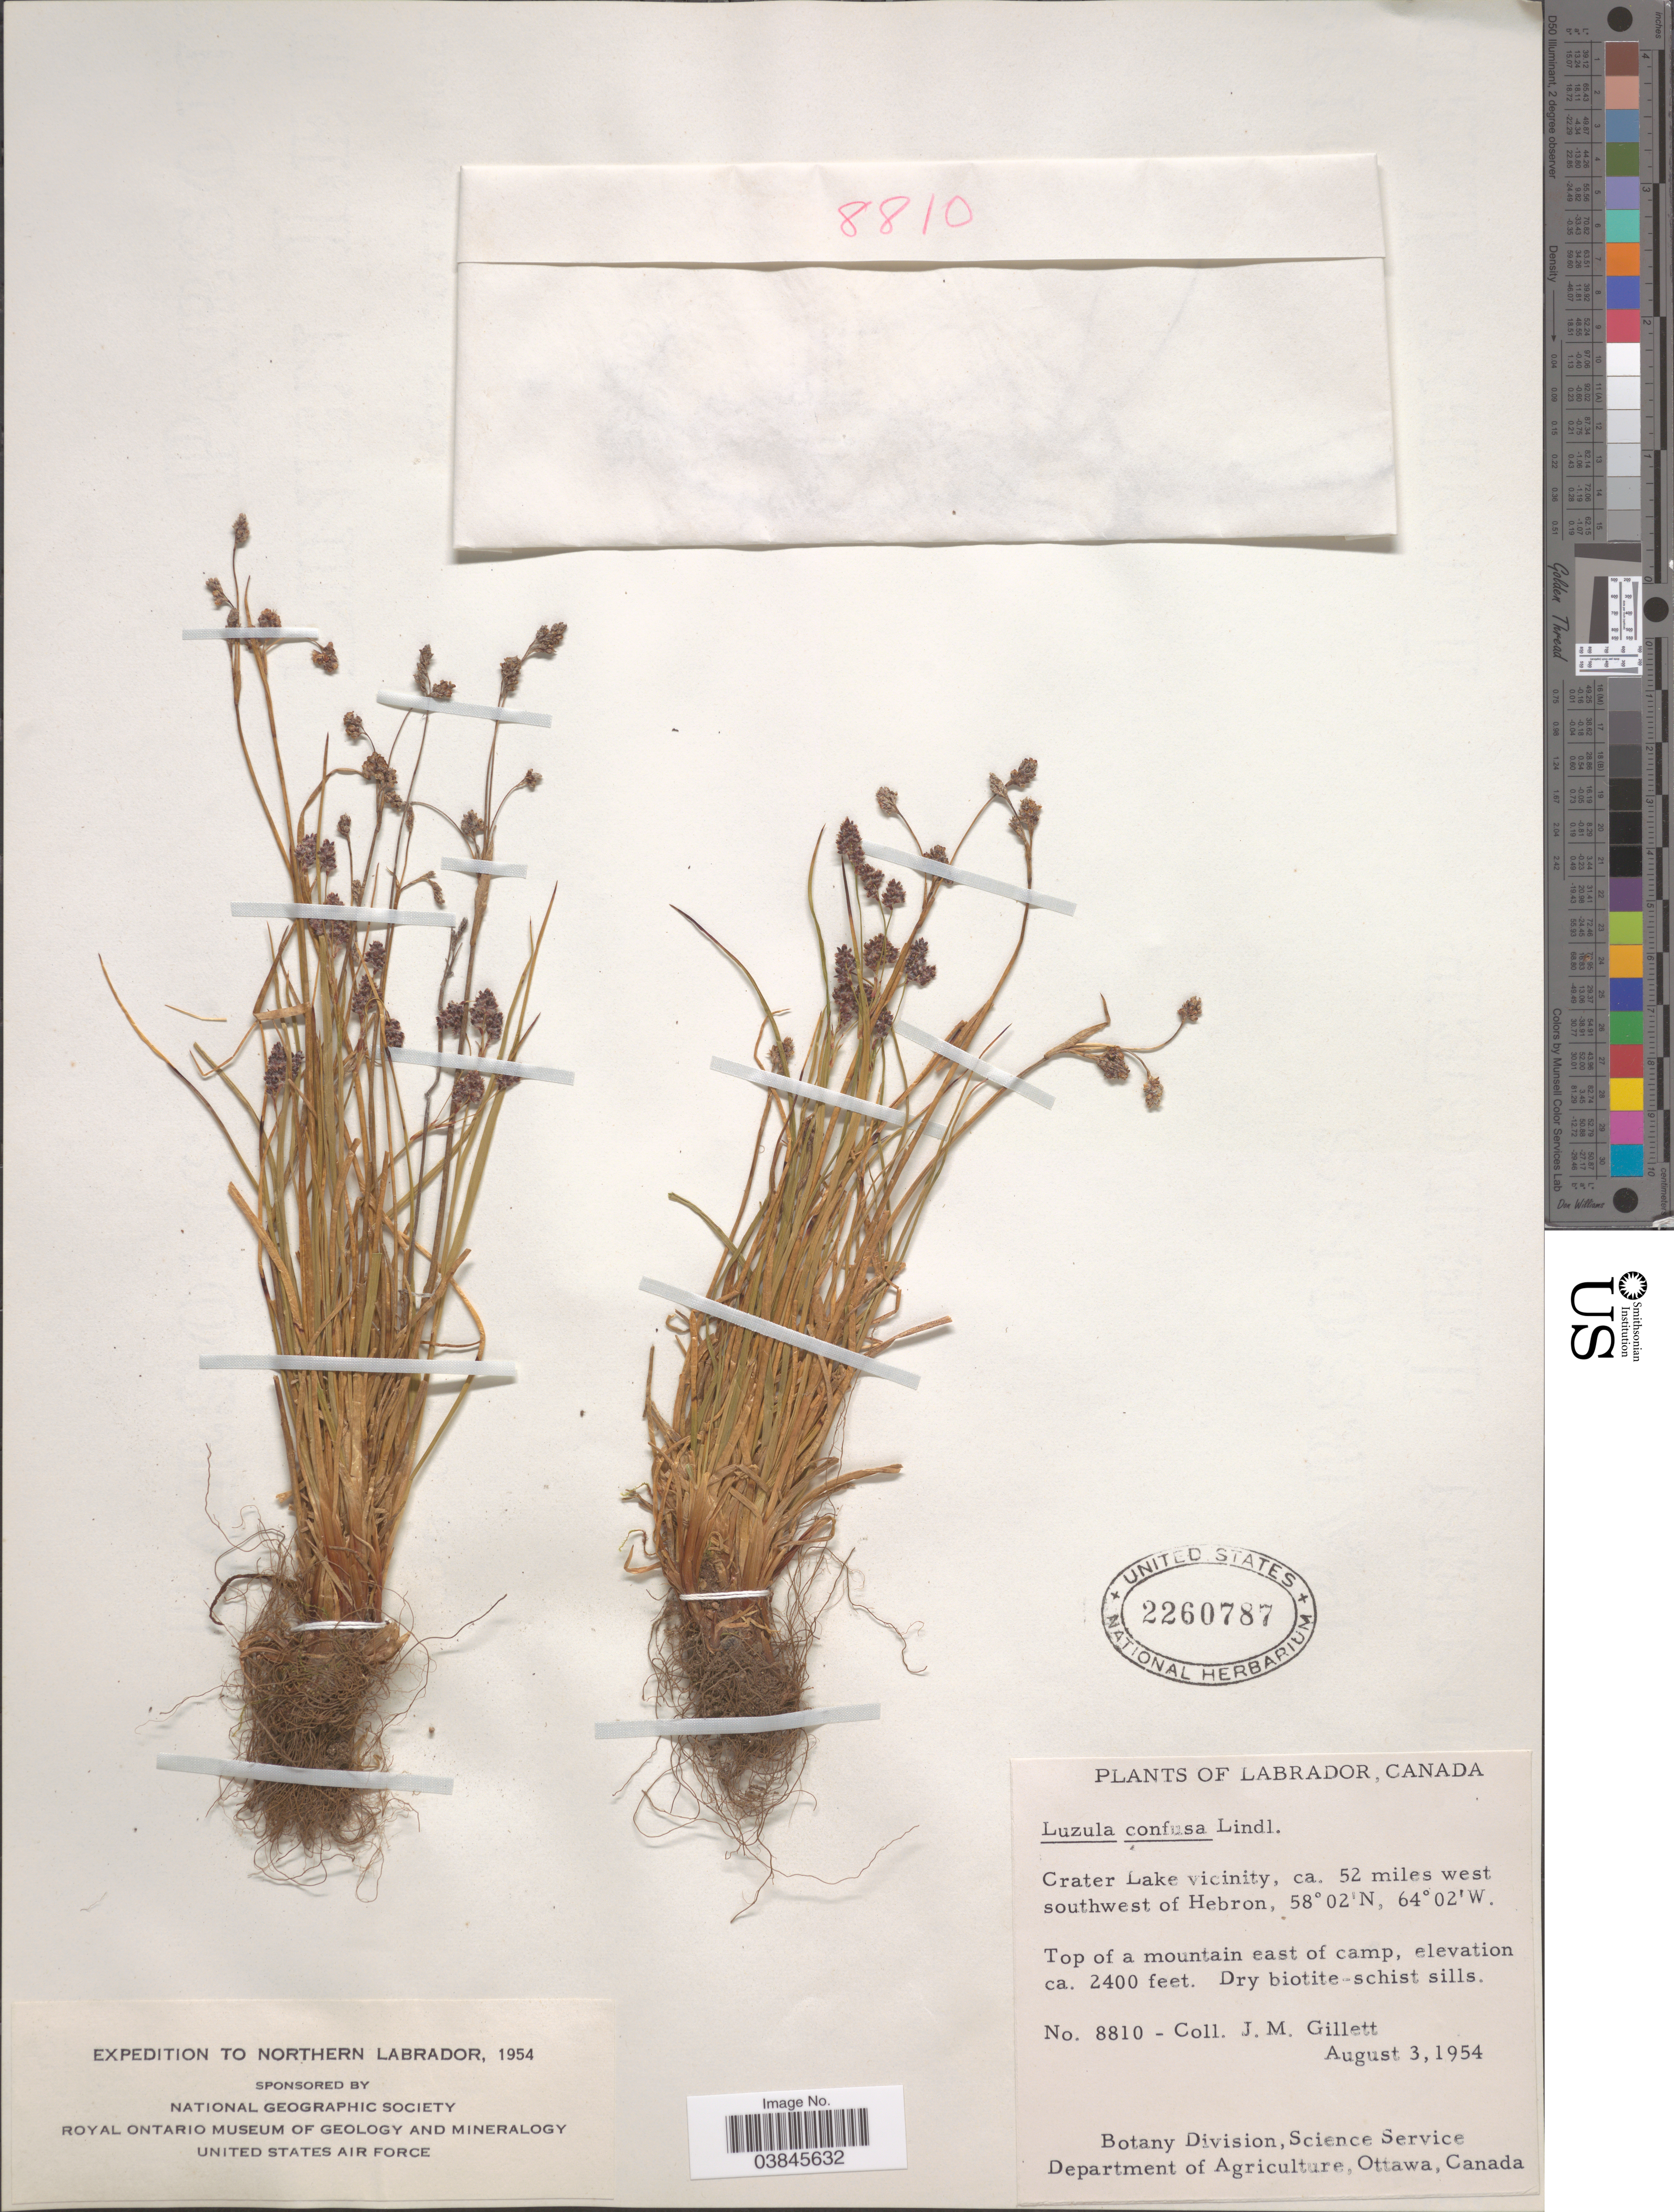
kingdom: Plantae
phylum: Tracheophyta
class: Liliopsida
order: Poales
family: Juncaceae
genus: Luzula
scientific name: Luzula confusa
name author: Lindeb.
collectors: J. M. Gillett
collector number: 8810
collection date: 1954-08-03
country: Canada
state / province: Newfoundland and Labrador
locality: Northern Labrador. Labrador. Crater Lake vicinity, ca. 52 miles west southwest of Hebron. Top of a mountain east of camp.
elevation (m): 732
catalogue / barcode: US 2260787